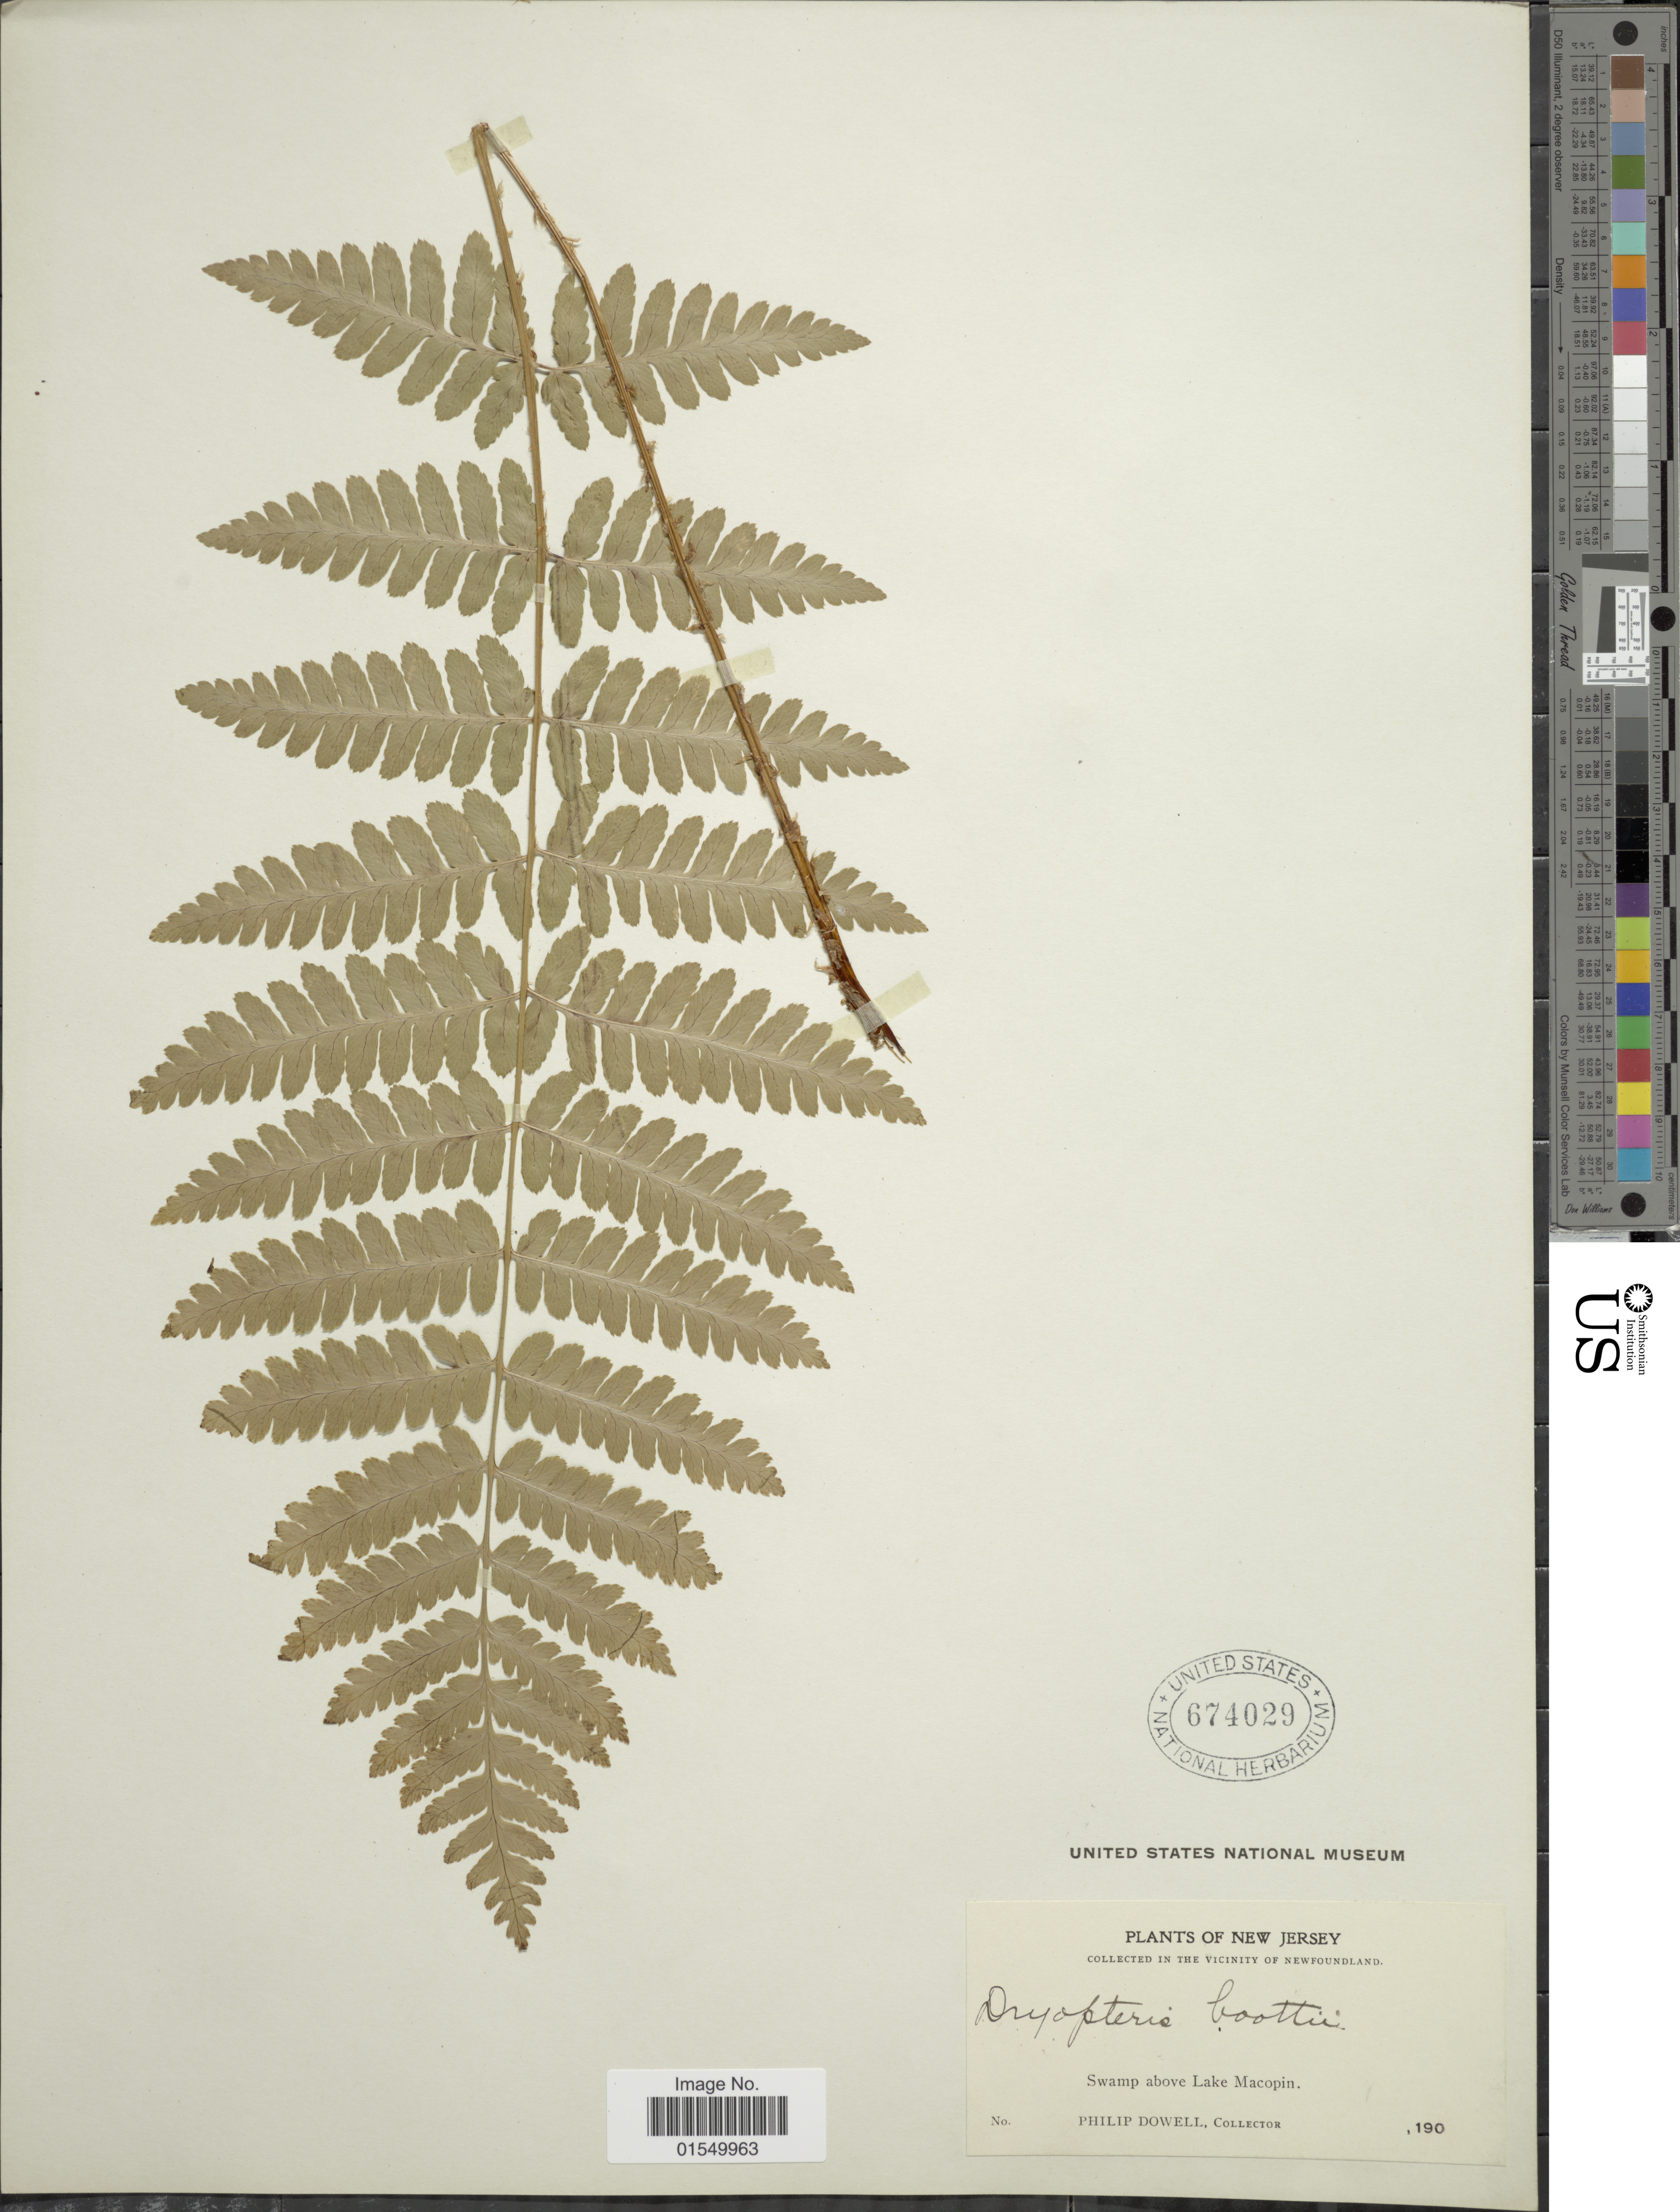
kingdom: Plantae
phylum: Tracheophyta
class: Polypodiopsida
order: Polypodiales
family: Dryopteridaceae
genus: Dryopteris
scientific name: Dryopteris x boottii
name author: Underw.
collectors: P. Dowell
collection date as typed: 190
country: United States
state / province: New Jersey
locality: Vicinity of Newfoundland, swamp above Lake Macopin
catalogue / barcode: US 674029